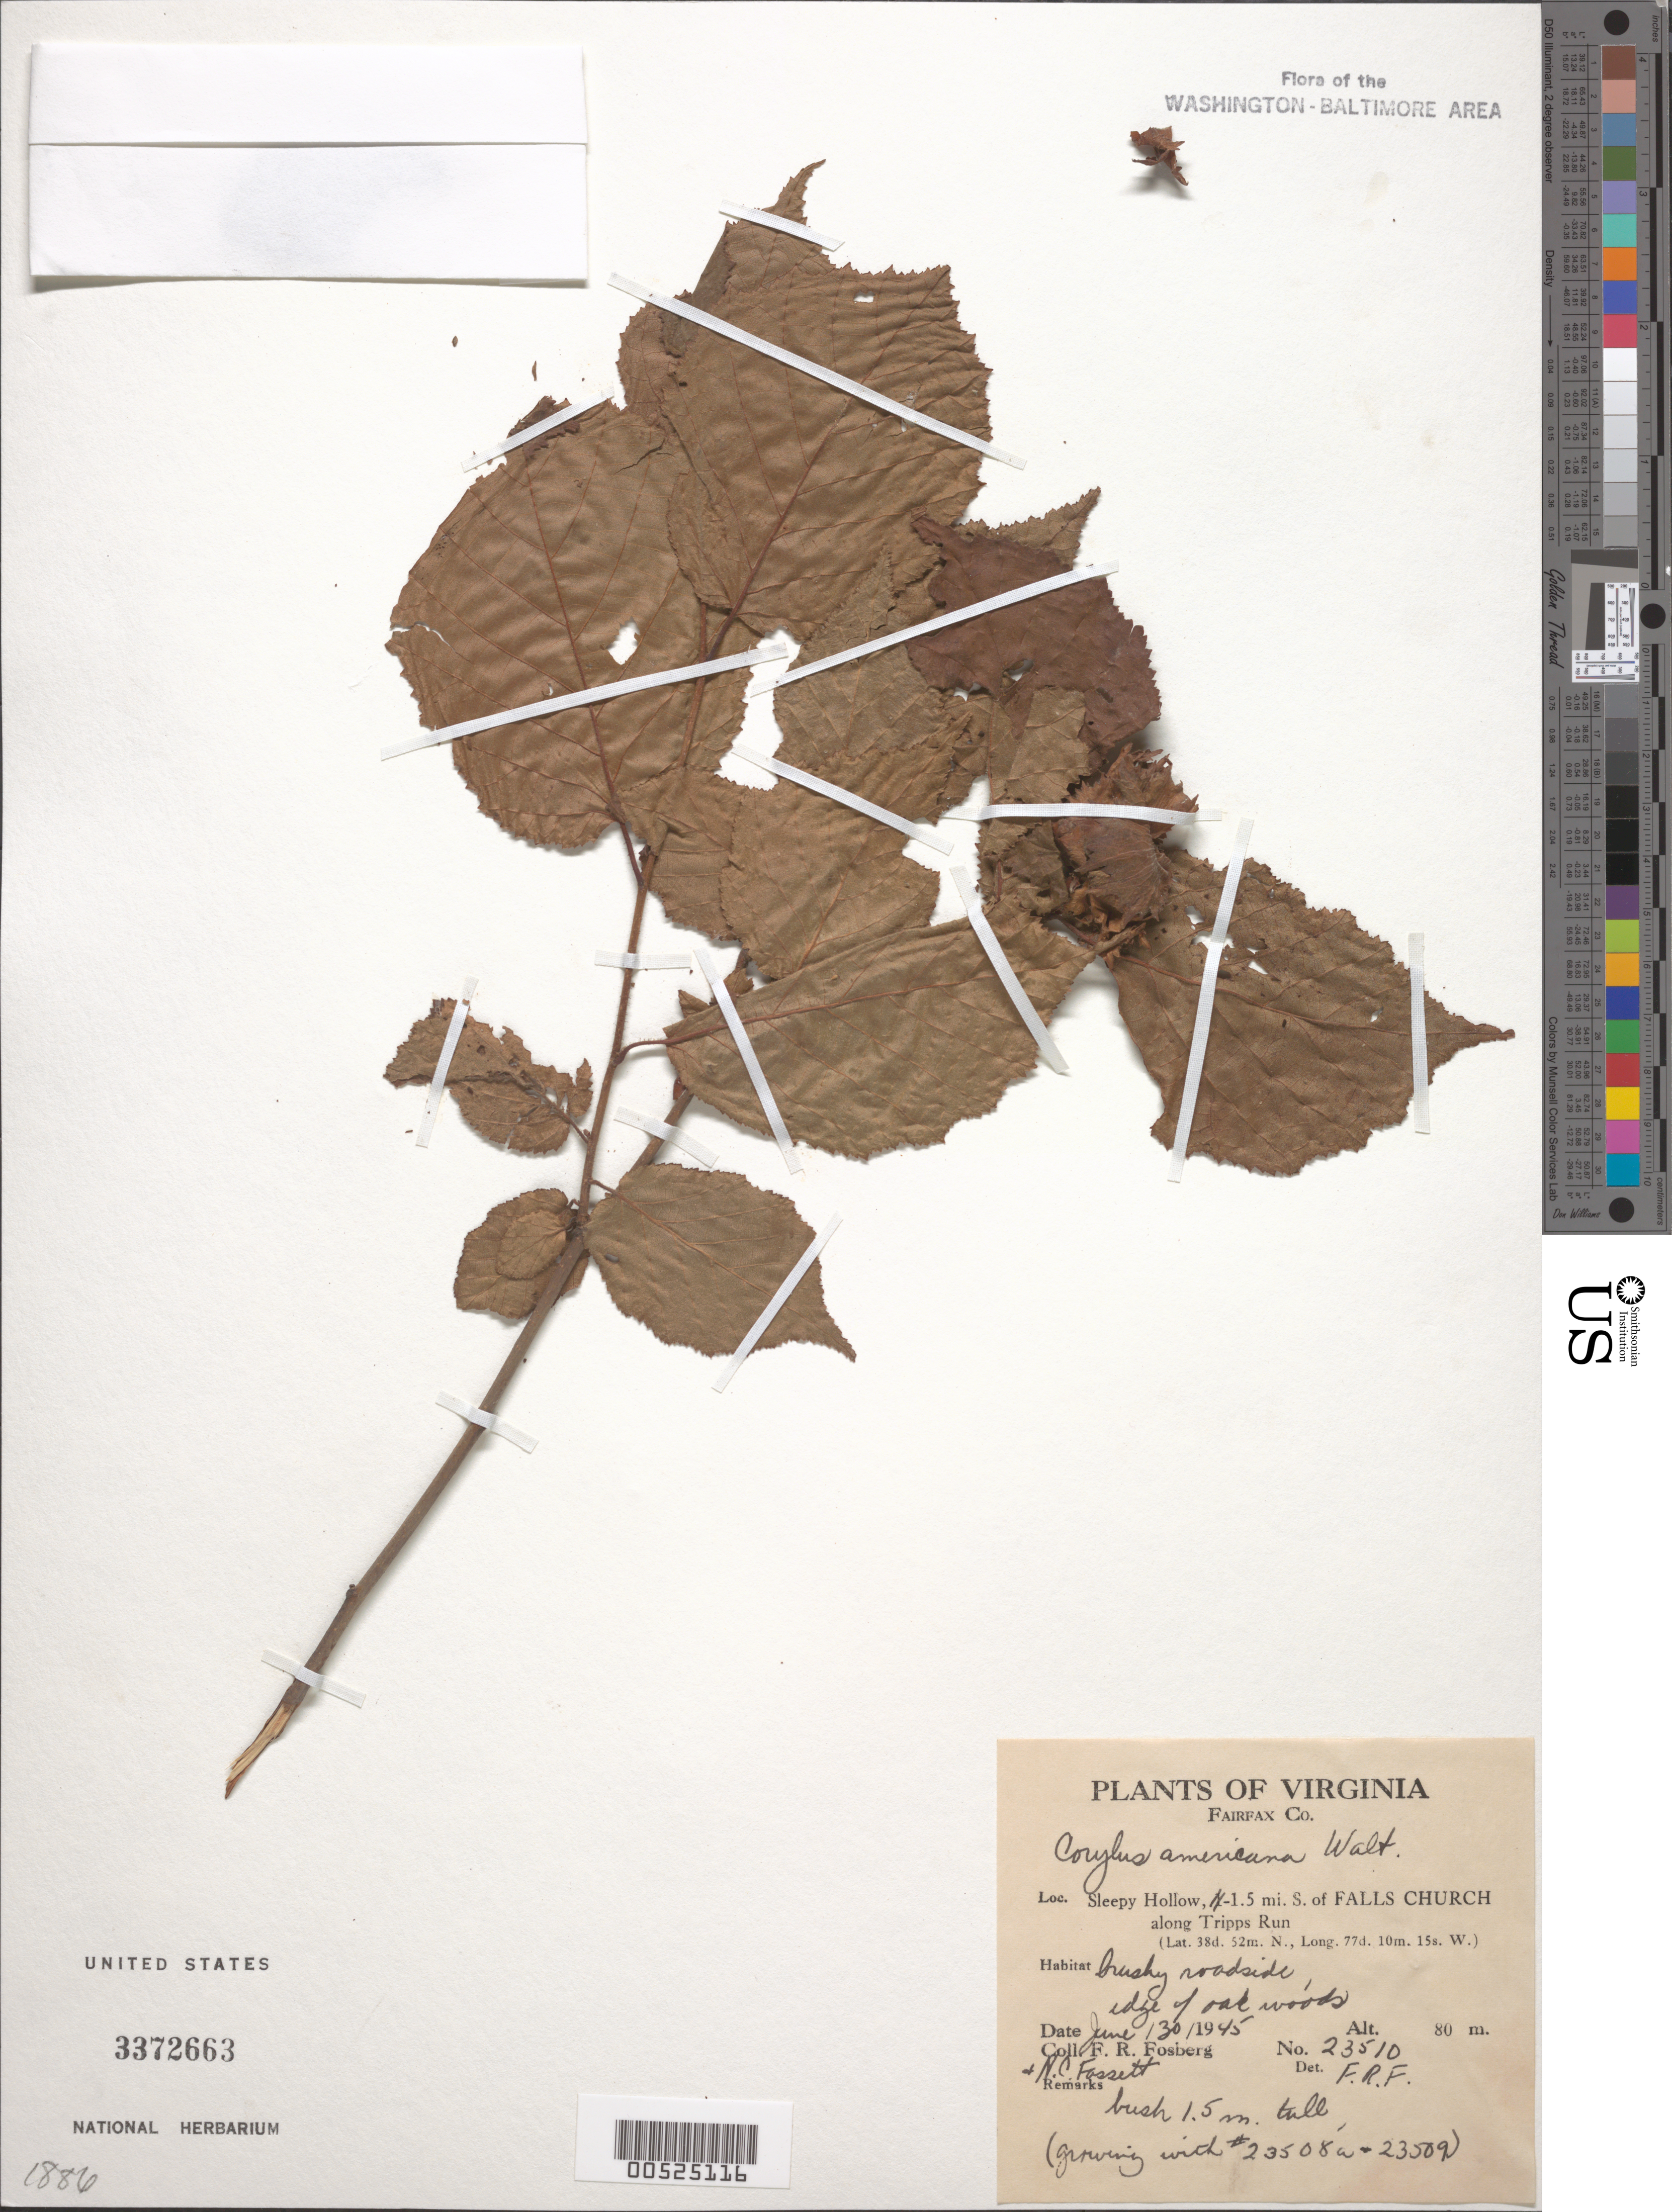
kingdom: Plantae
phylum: Tracheophyta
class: Magnoliopsida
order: Fagales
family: Betulaceae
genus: Corylus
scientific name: Corylus americana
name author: Walter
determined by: Fosberg, F. R.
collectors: F. R. Fosberg & N. C. Fassett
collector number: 23510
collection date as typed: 30 Jun 1945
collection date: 1945-06-30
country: United States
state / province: Virginia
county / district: Fairfax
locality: Sleepy Hollow, 1.5 mi. S of Falls Church along Tripps Run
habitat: Brushy roadside, edge of oak woods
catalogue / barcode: US 3372663